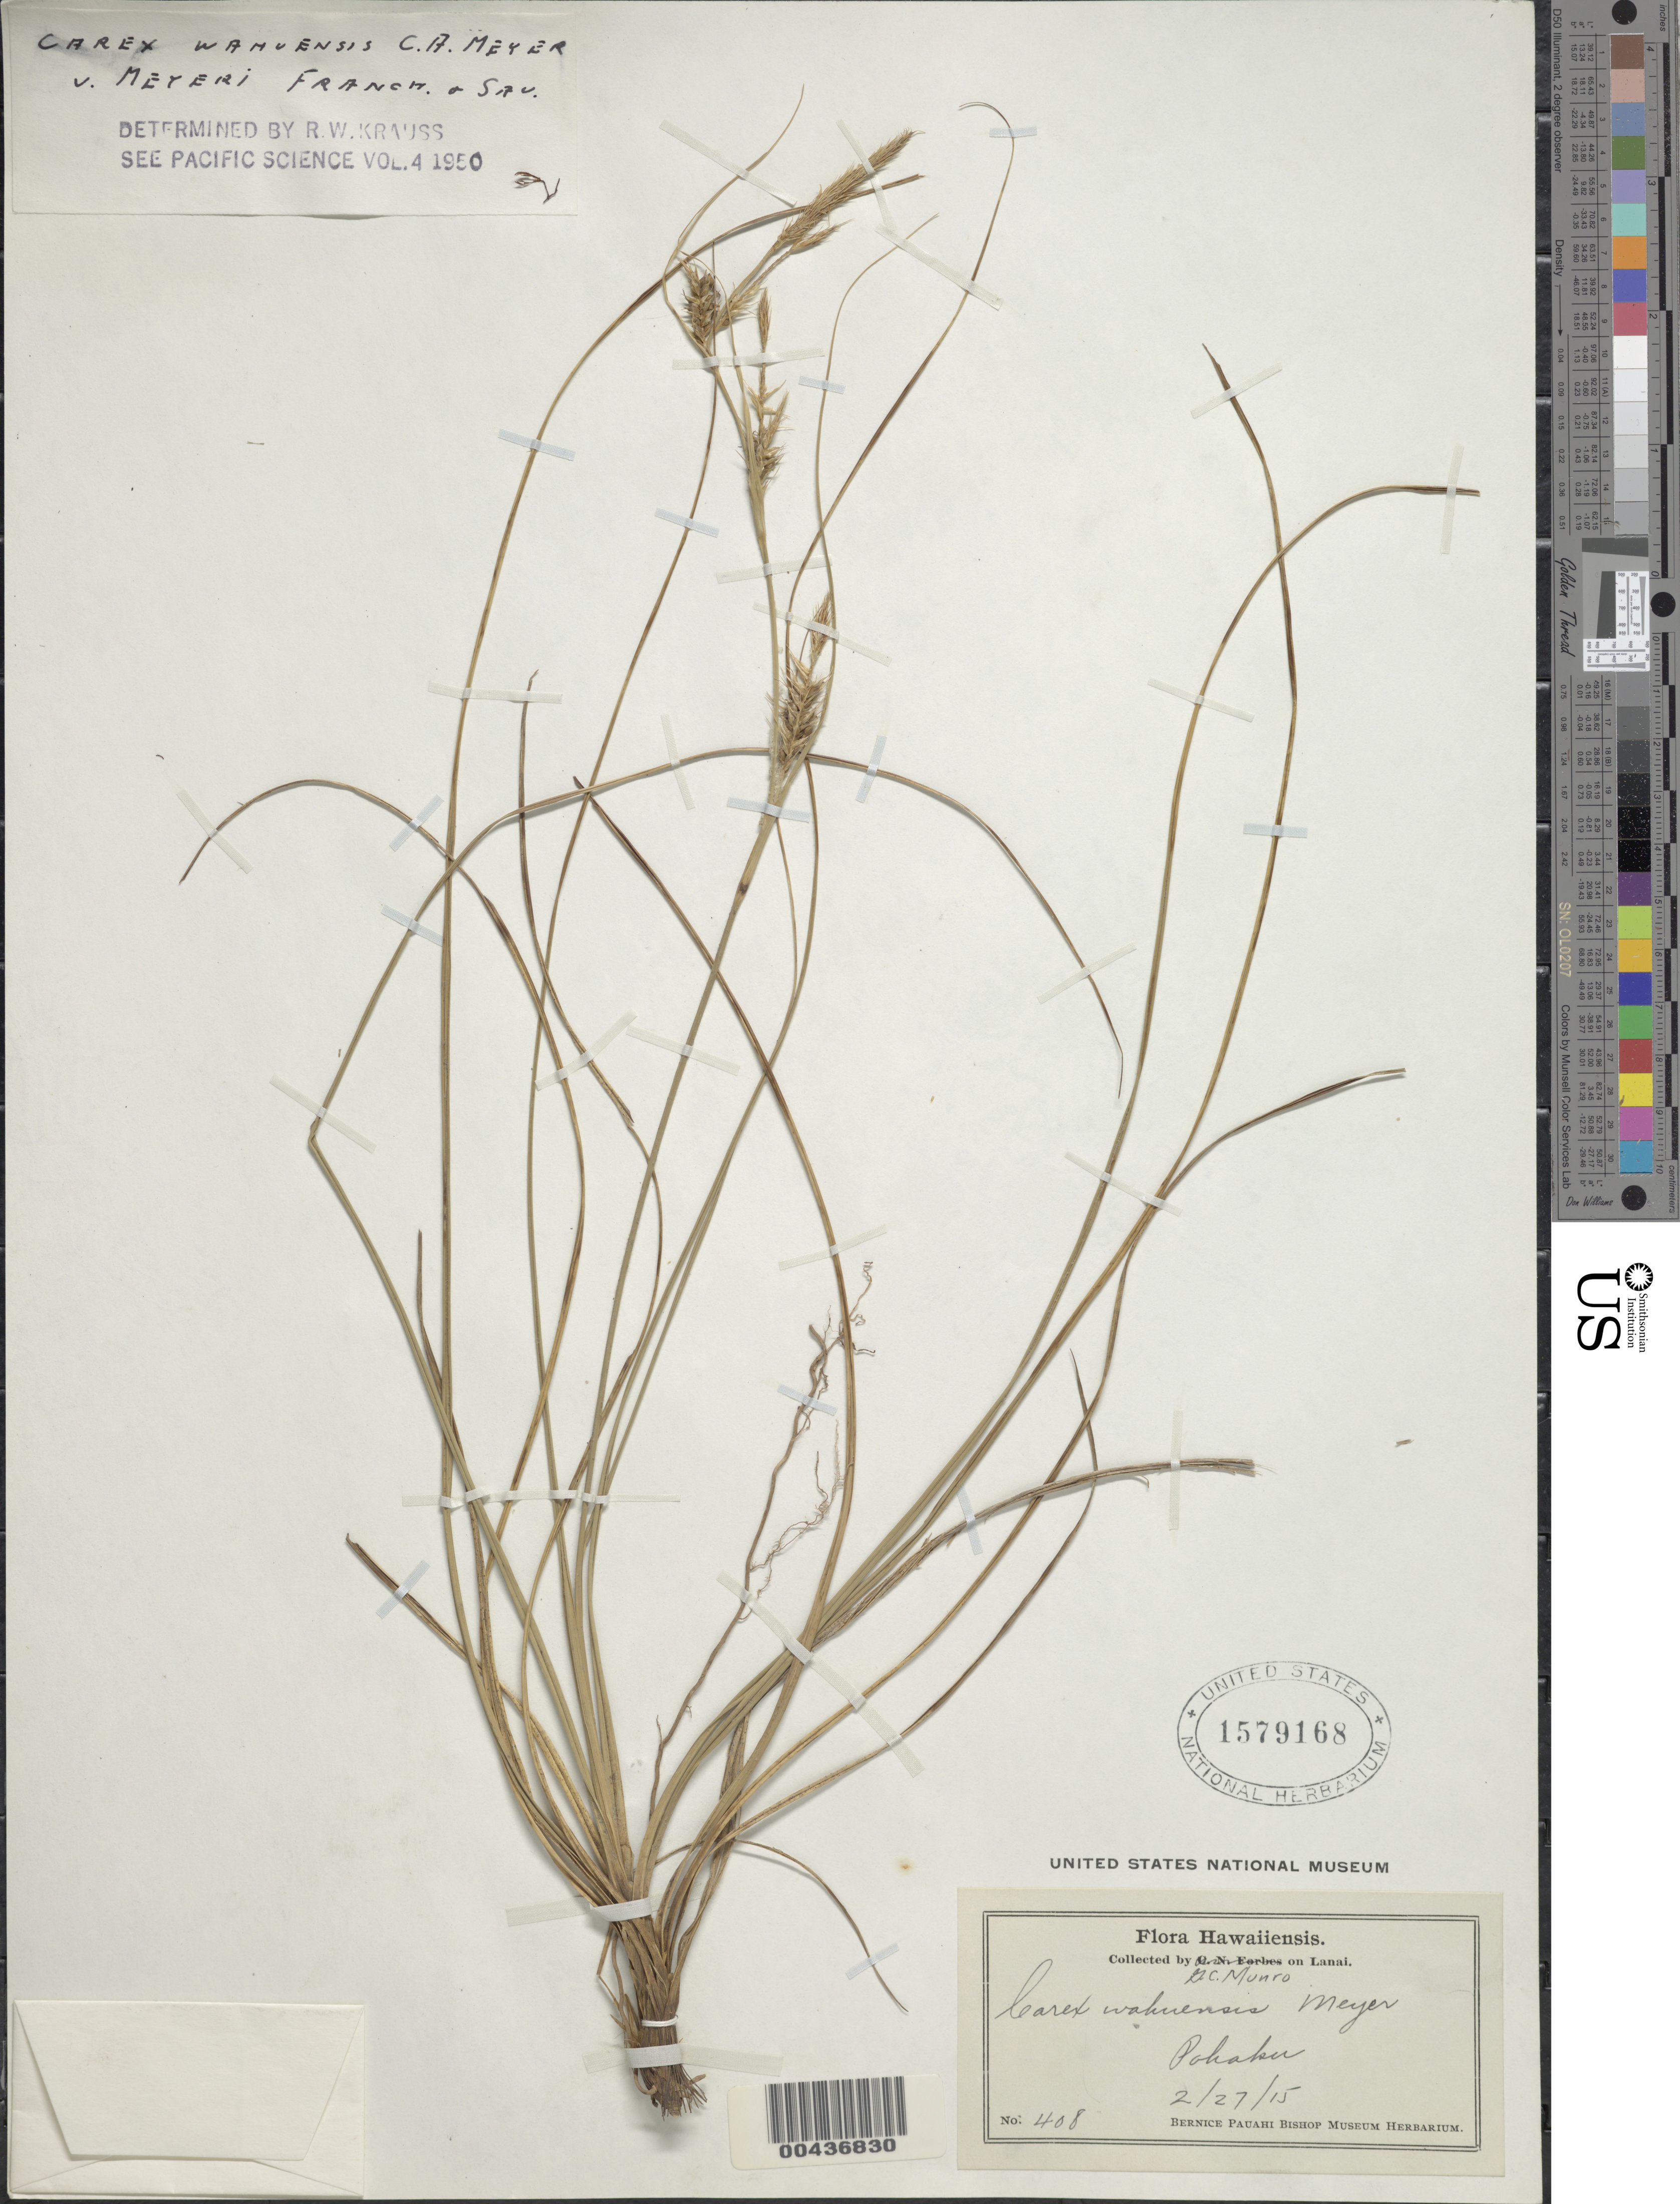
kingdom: Plantae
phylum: Tracheophyta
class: Liliopsida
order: Poales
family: Cyperaceae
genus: Carex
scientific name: Carex wahuensis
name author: C.A. Mey.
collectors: G. C. Munro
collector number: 408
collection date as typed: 27 Feb 1915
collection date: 1915-02-27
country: United States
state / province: Hawaii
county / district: Maui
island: Lana'i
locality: Pohaku, Lanai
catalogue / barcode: US 1579168